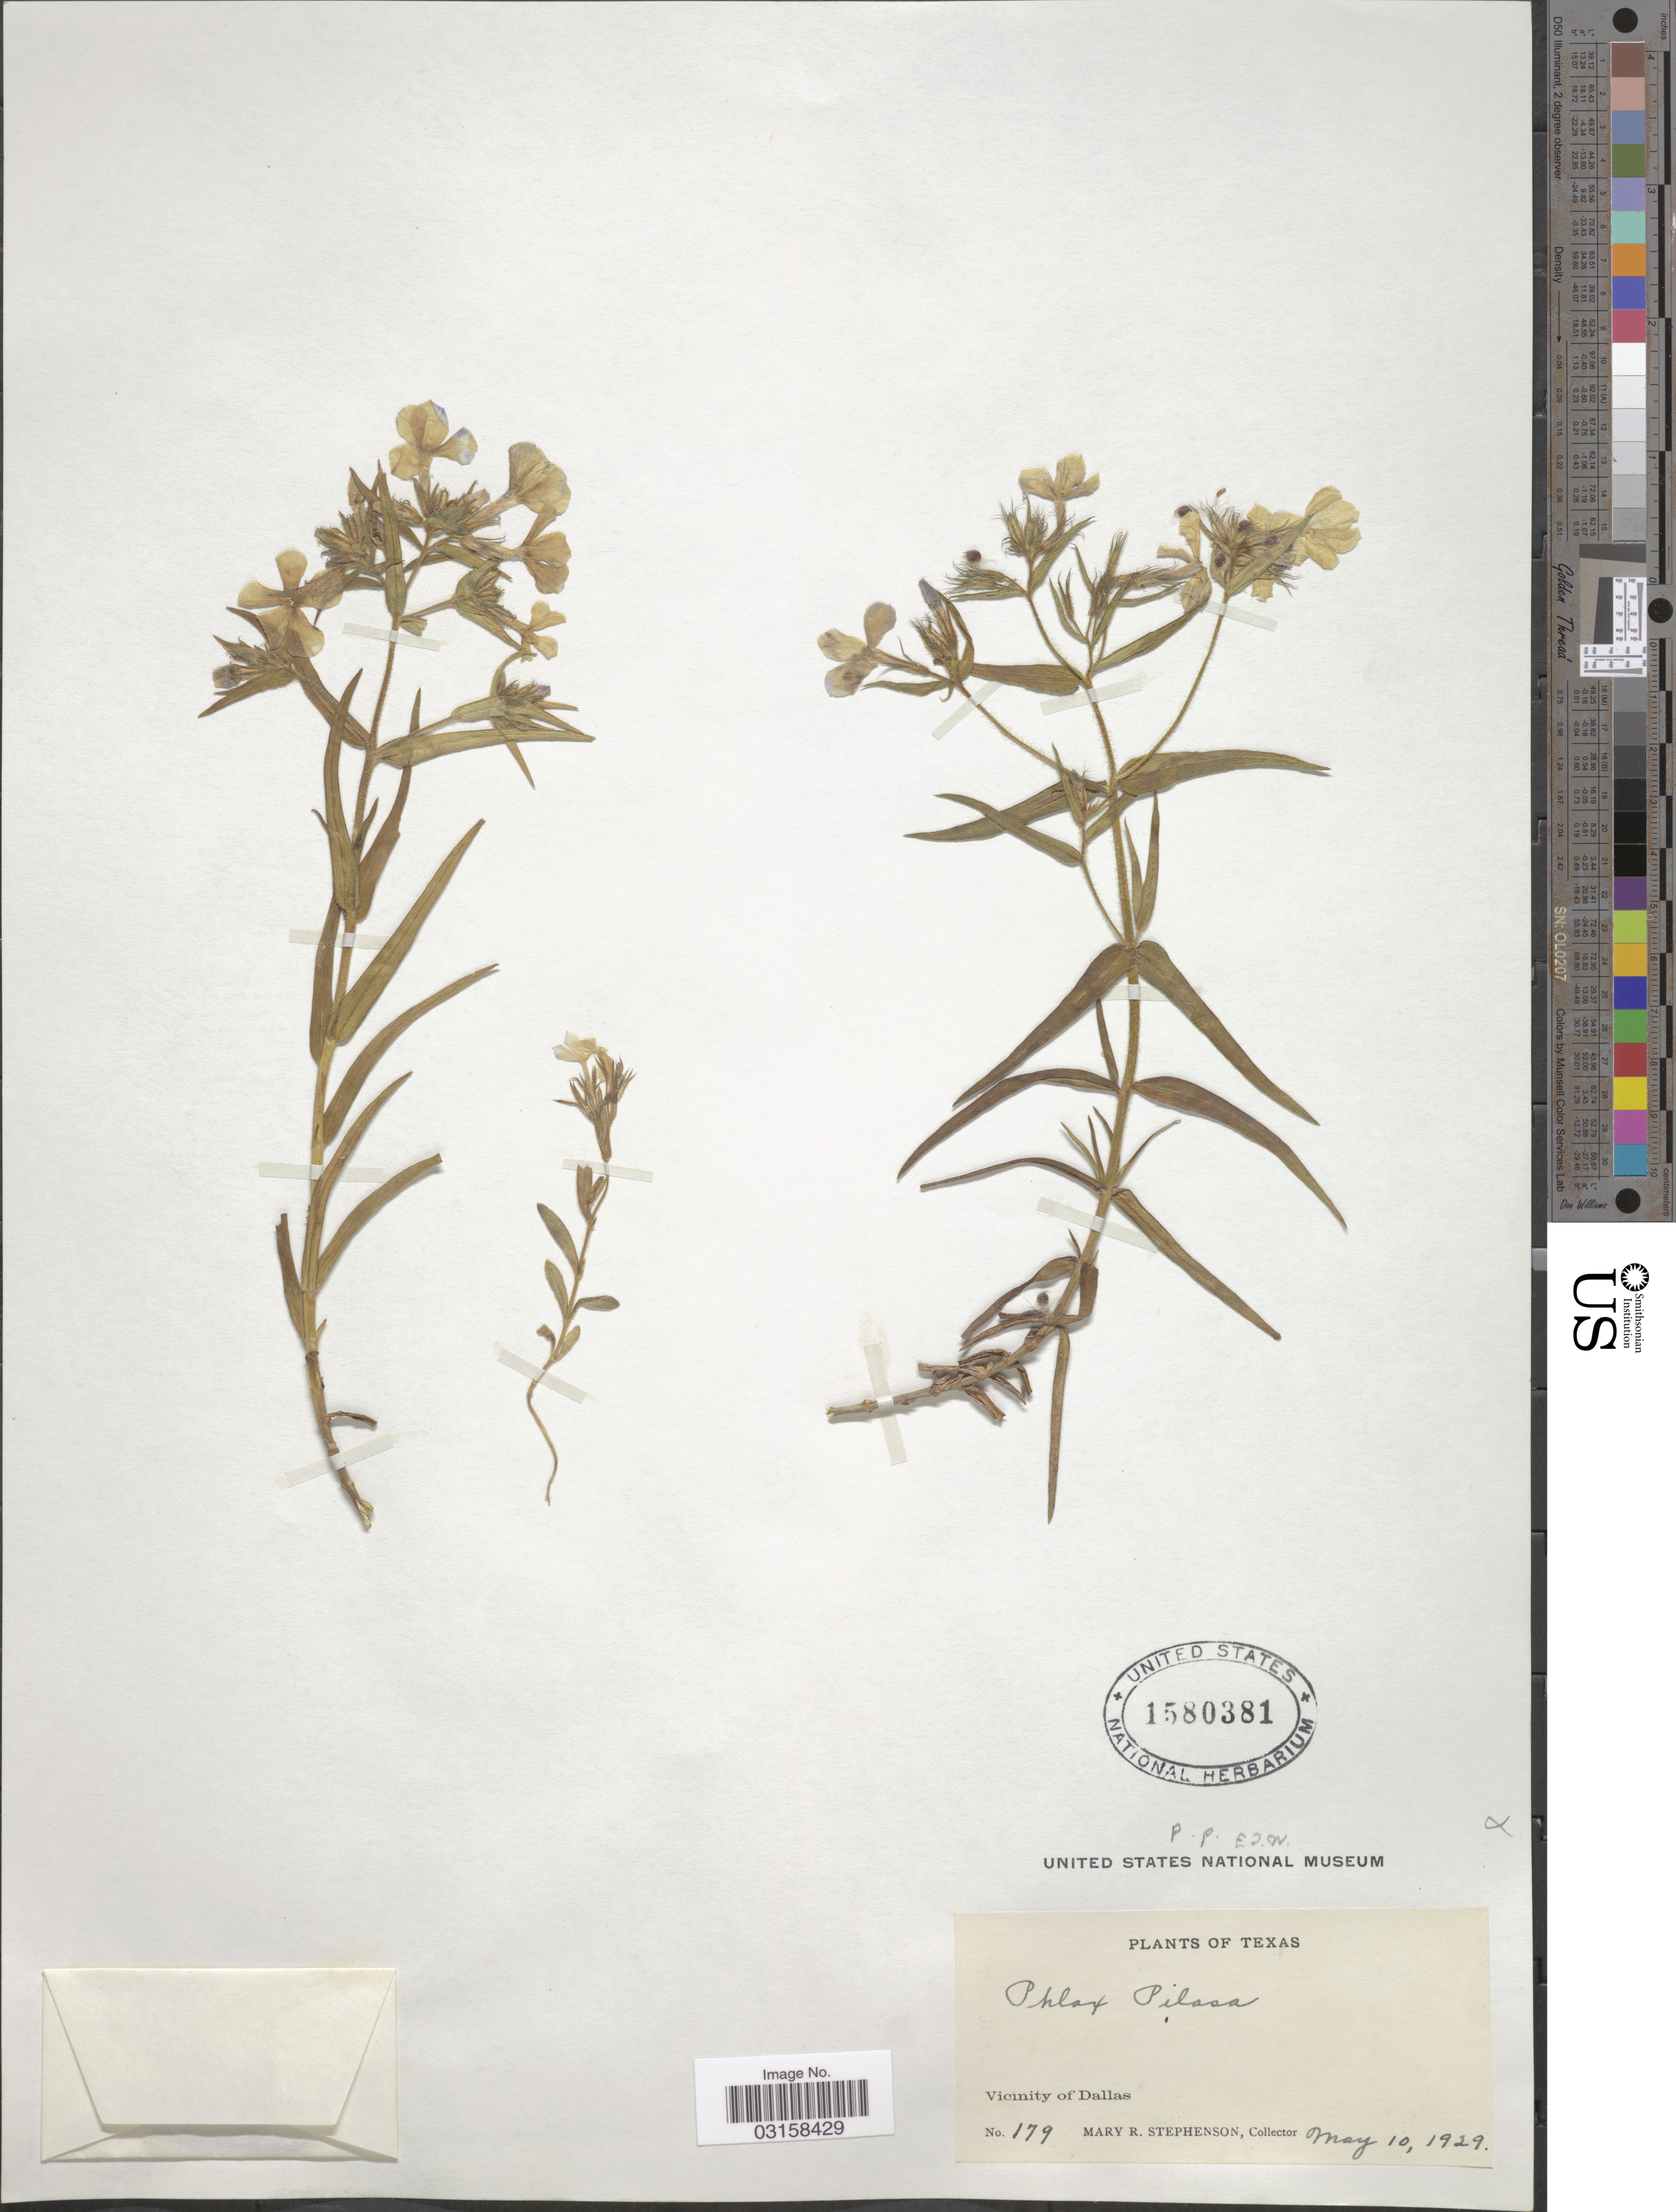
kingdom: Plantae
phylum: Tracheophyta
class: Magnoliopsida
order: Ericales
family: Polemoniaceae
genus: Phlox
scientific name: Phlox pilosa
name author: L.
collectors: M. Stephenson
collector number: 179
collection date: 1929-05-10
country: United States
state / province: Texas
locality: Vicinity of Dallas.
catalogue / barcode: US 1580381